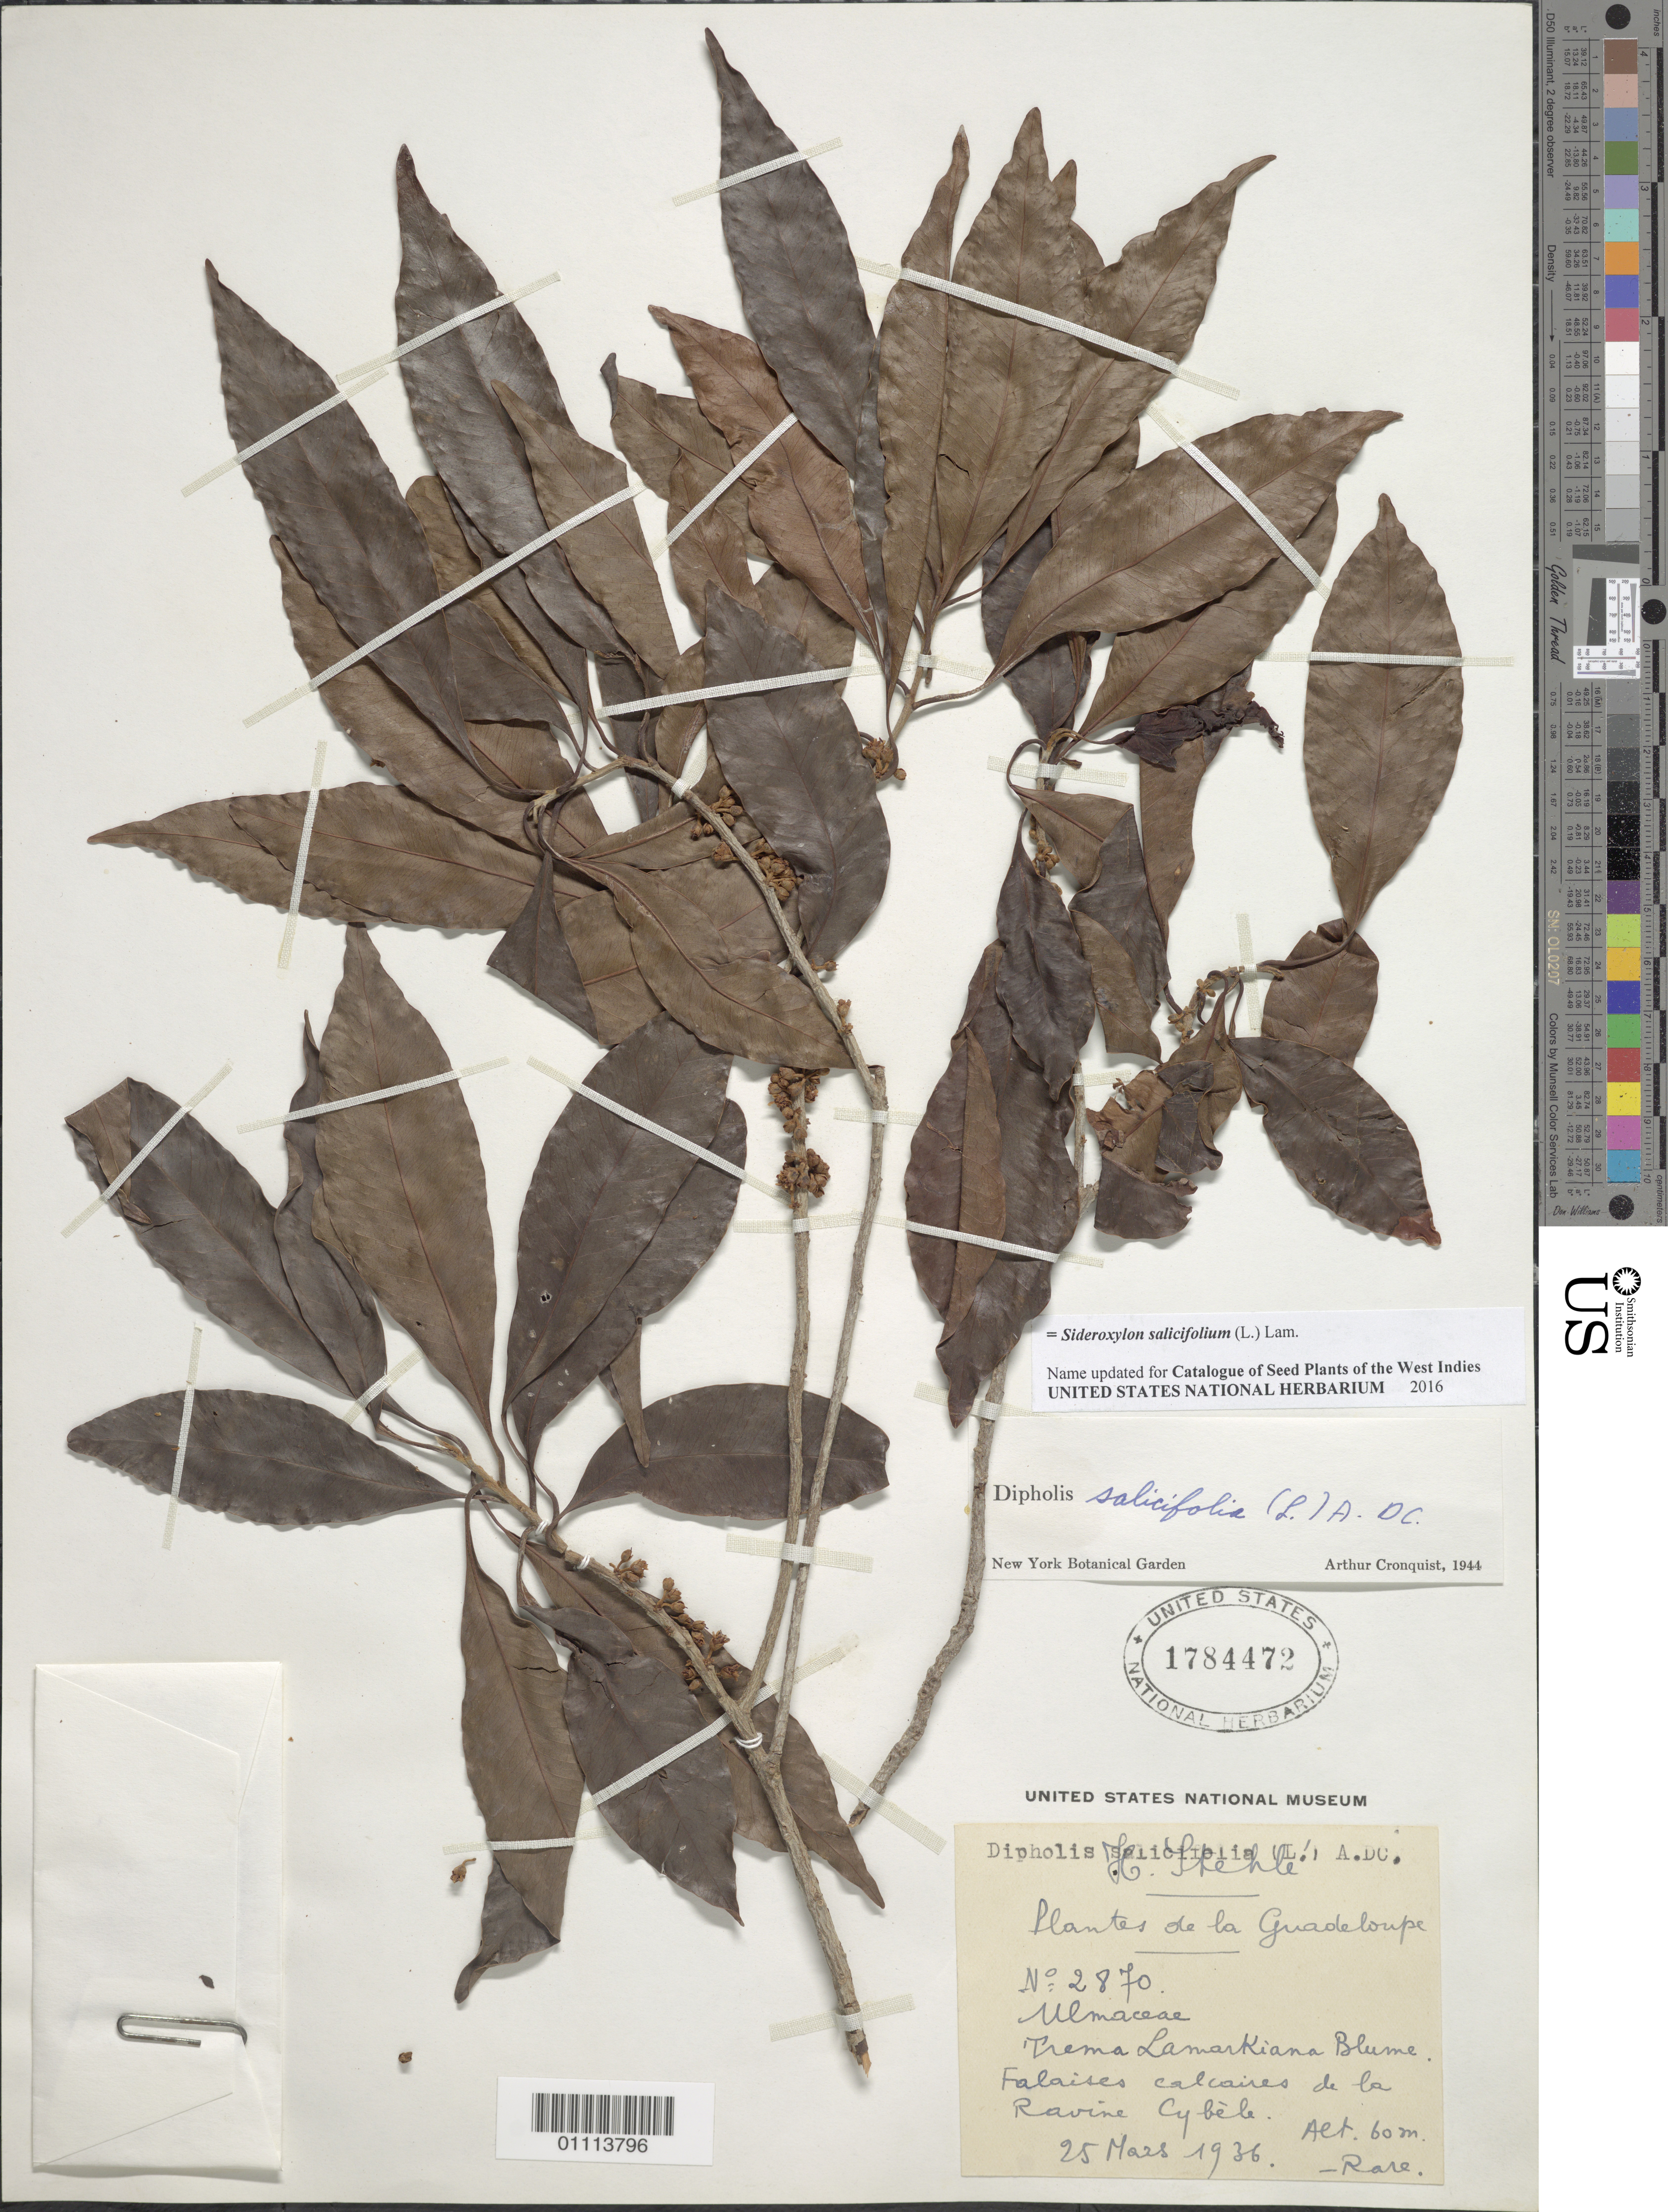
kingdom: Plantae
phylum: Tracheophyta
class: Magnoliopsida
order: Ericales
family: Sapotaceae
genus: Dipholis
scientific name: Dipholis salicifolia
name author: (L.) A. DC.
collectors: H. Stehlé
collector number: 2870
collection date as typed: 25 Mar 1936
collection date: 1936-03-25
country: Guadeloupe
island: La Désirade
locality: Trema Lamarkiana Blume, falaises calcaires de la Ravine Cybele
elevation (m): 60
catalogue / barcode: US 1784472